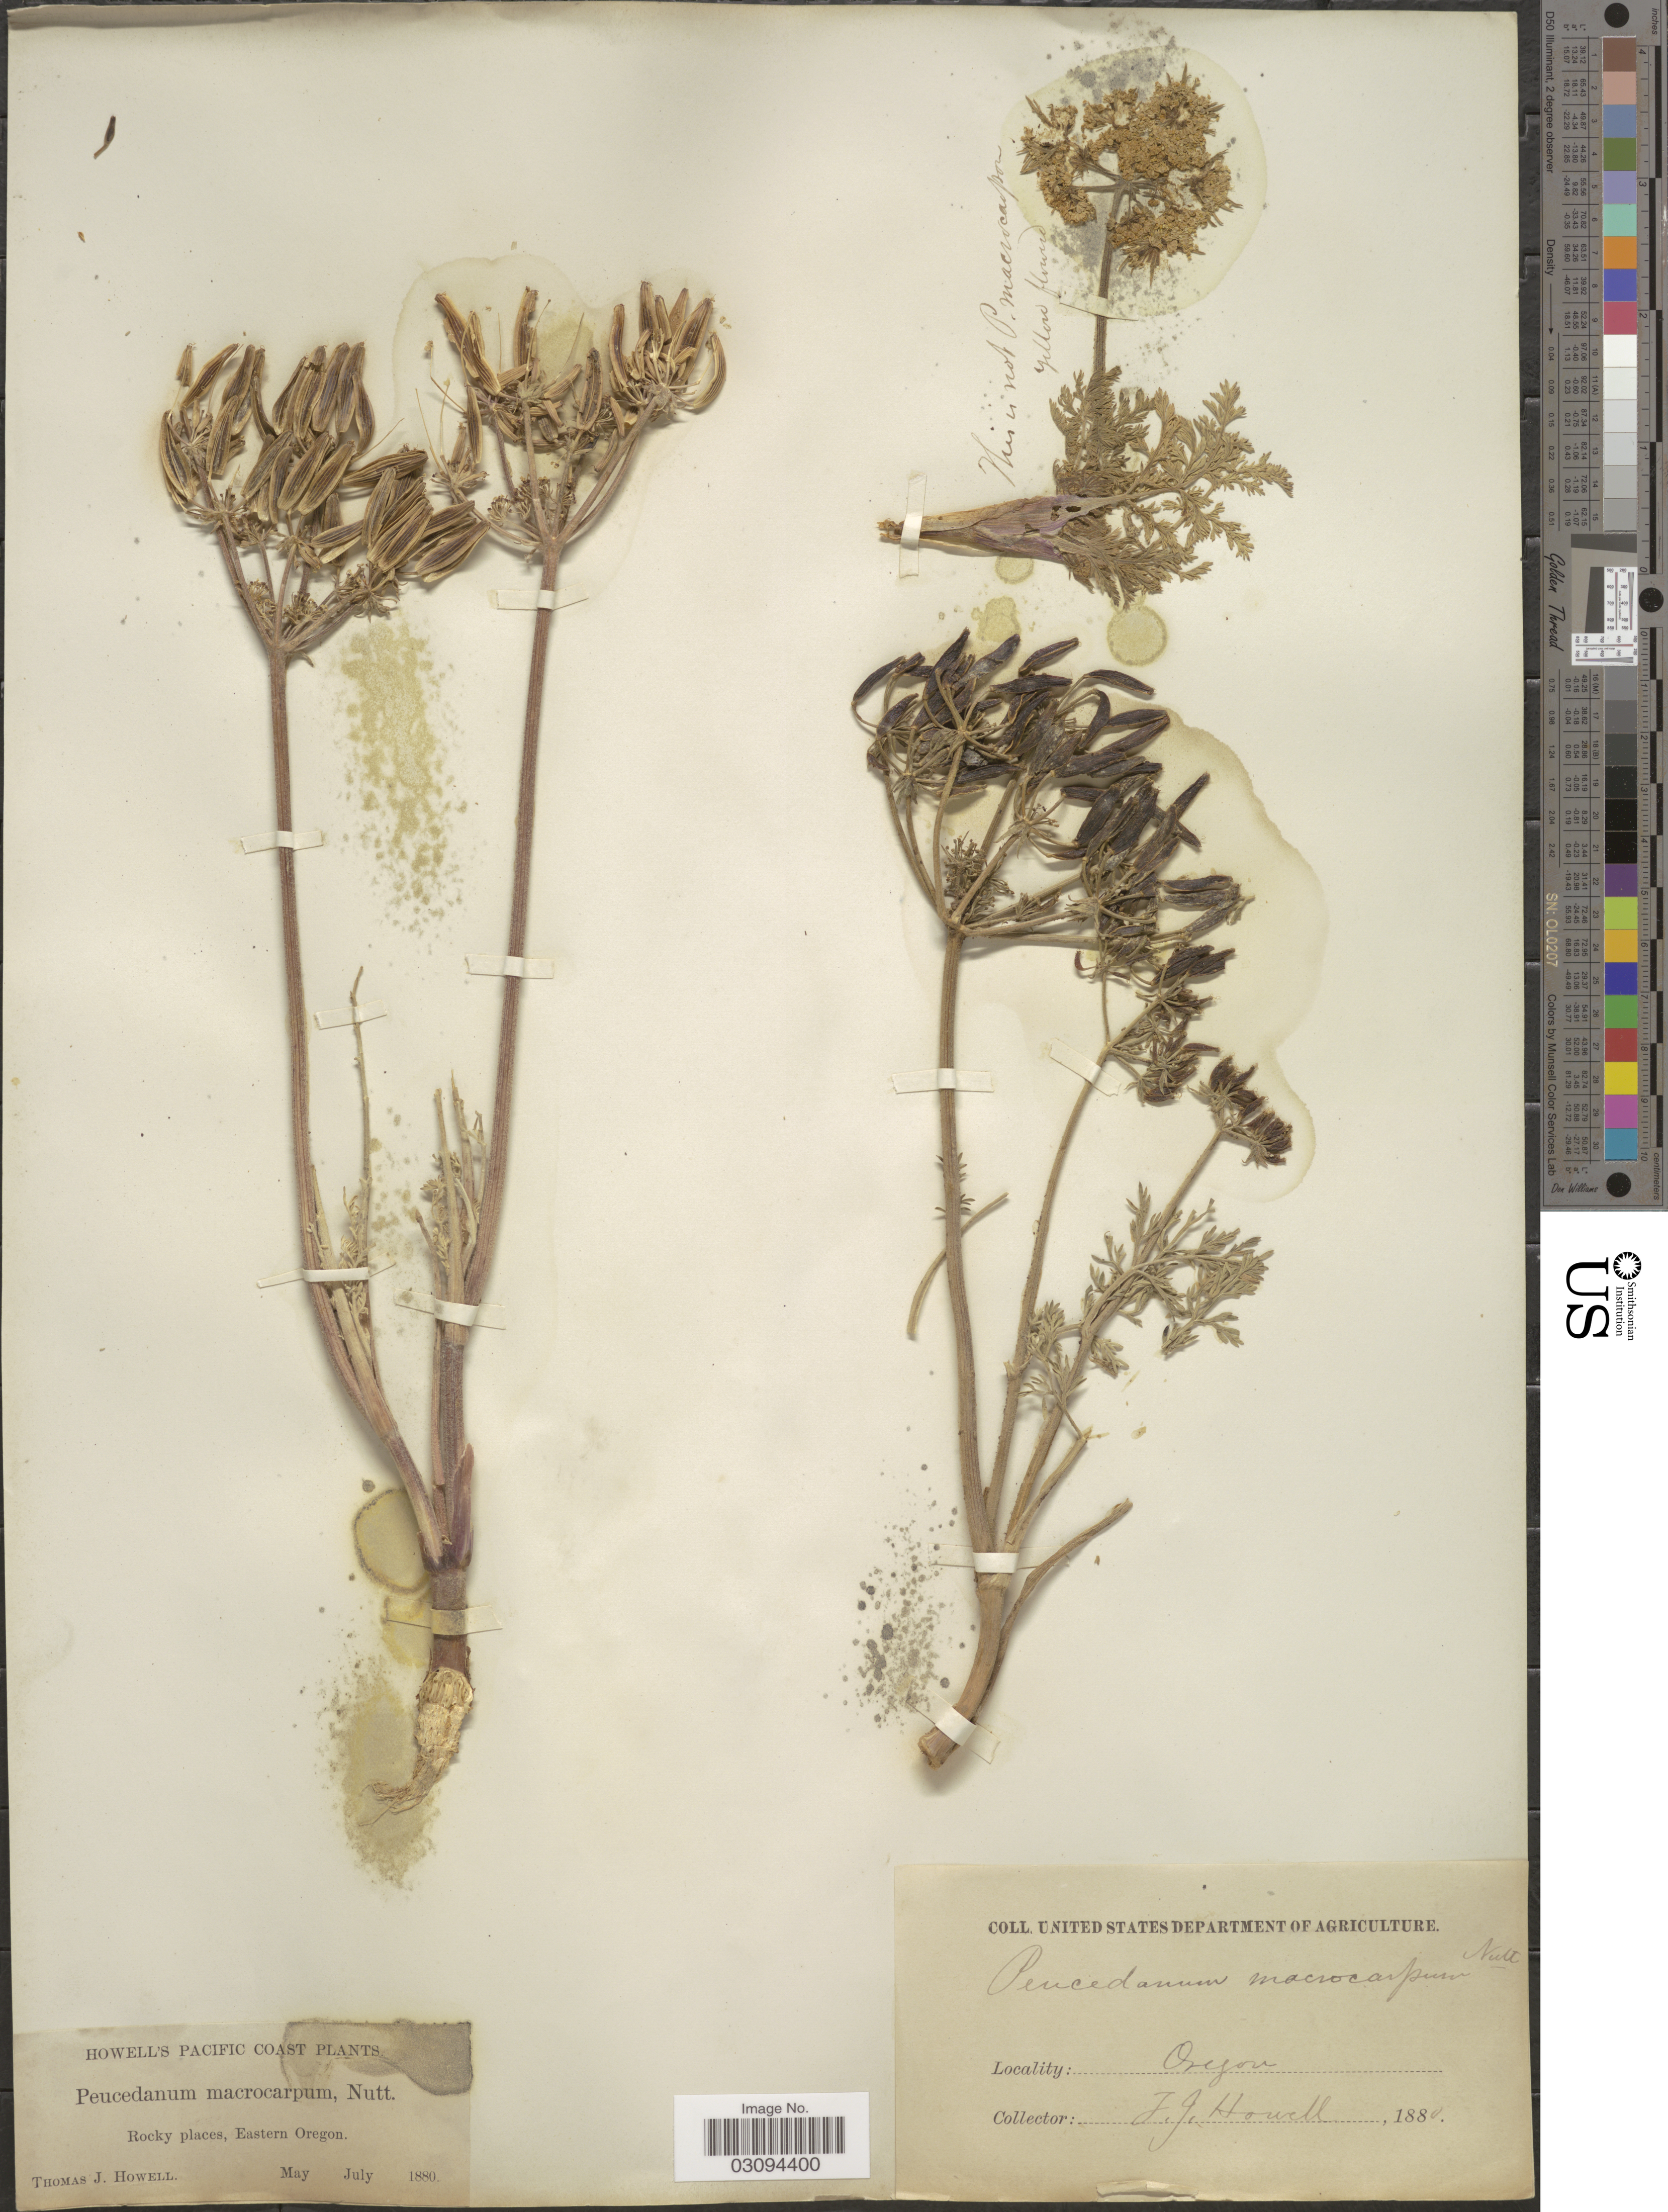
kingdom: Plantae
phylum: Tracheophyta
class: Magnoliopsida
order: Apiales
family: Apiaceae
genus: Lomatium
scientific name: Lomatium macrocarpum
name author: (Hook. et al.) J.M. Coult. & Rose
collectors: T. J. Howell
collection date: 1880-05/1880-07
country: United States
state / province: Oregon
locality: Pacific Coast. Rocky places, Eastern Oregon.